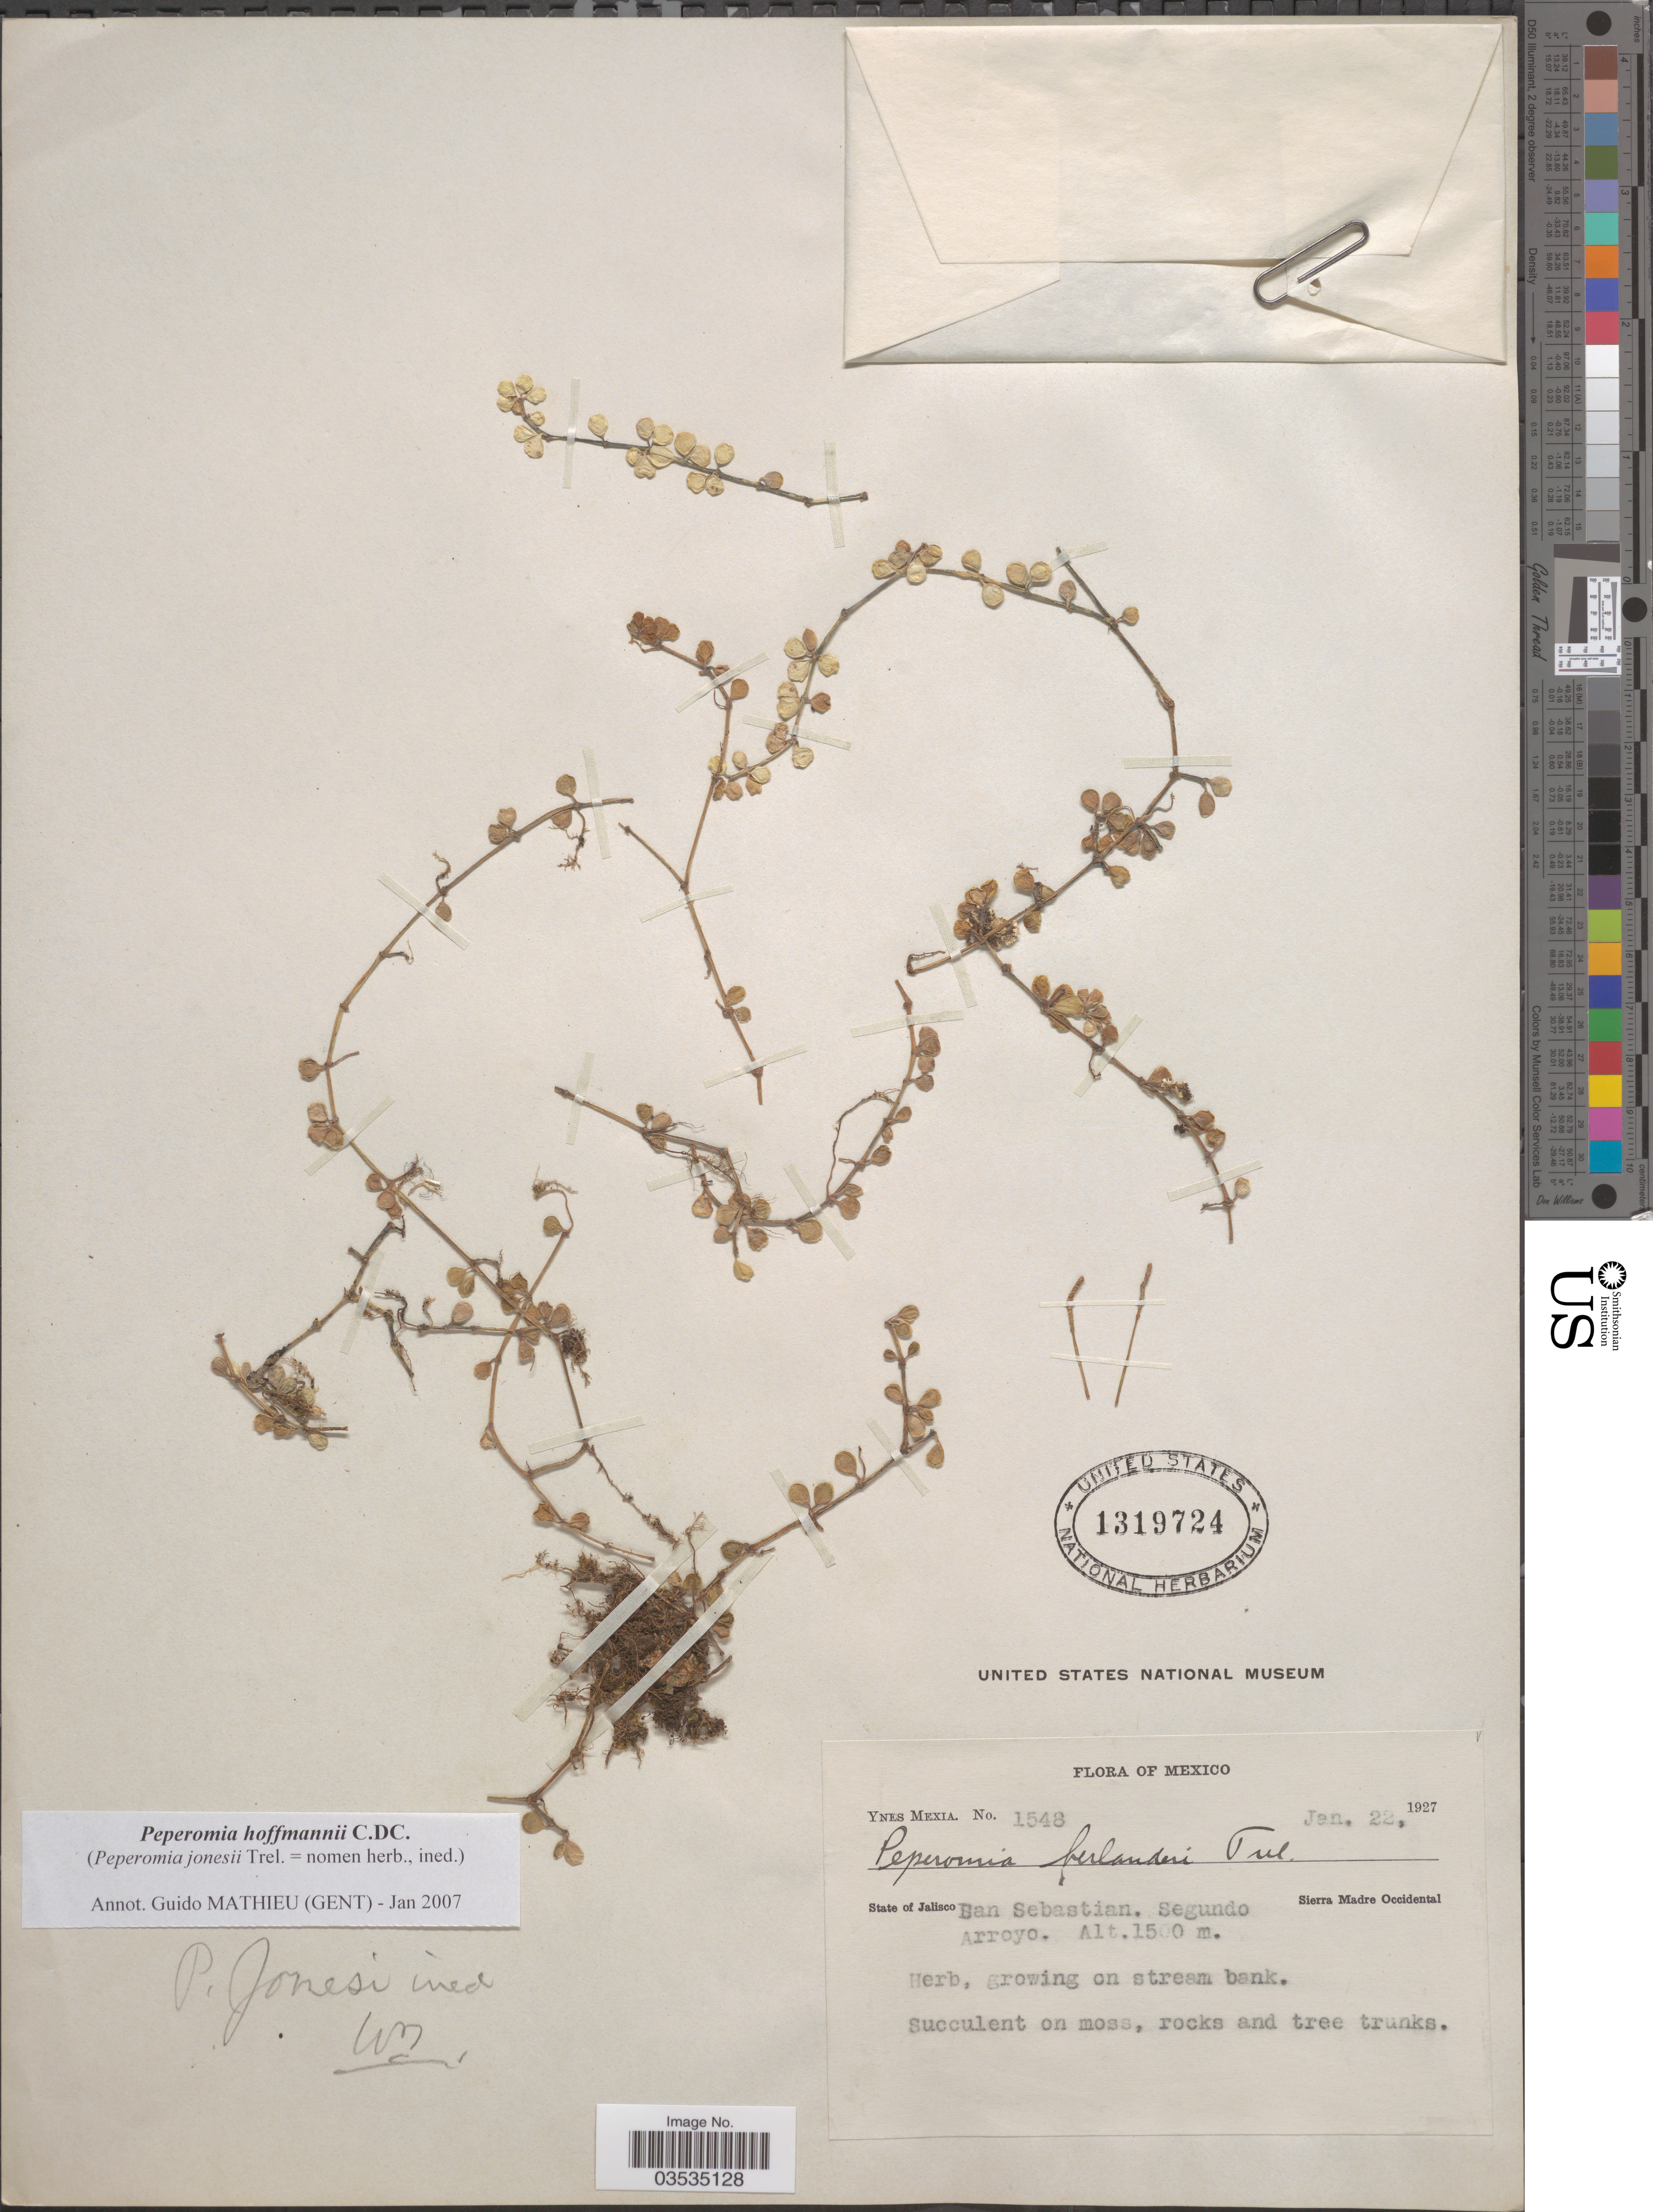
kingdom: Plantae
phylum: Tracheophyta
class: Magnoliopsida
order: Piperales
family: Piperaceae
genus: Peperomia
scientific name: Peperomia hoffmannii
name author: C. DC.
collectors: Y. Mexia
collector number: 1548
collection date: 1927-01-22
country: Mexico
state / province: Jalisco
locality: San Sebastian, Segundo Arroyo. Sierra Madre Occidental.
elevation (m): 1500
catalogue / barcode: US 1319724